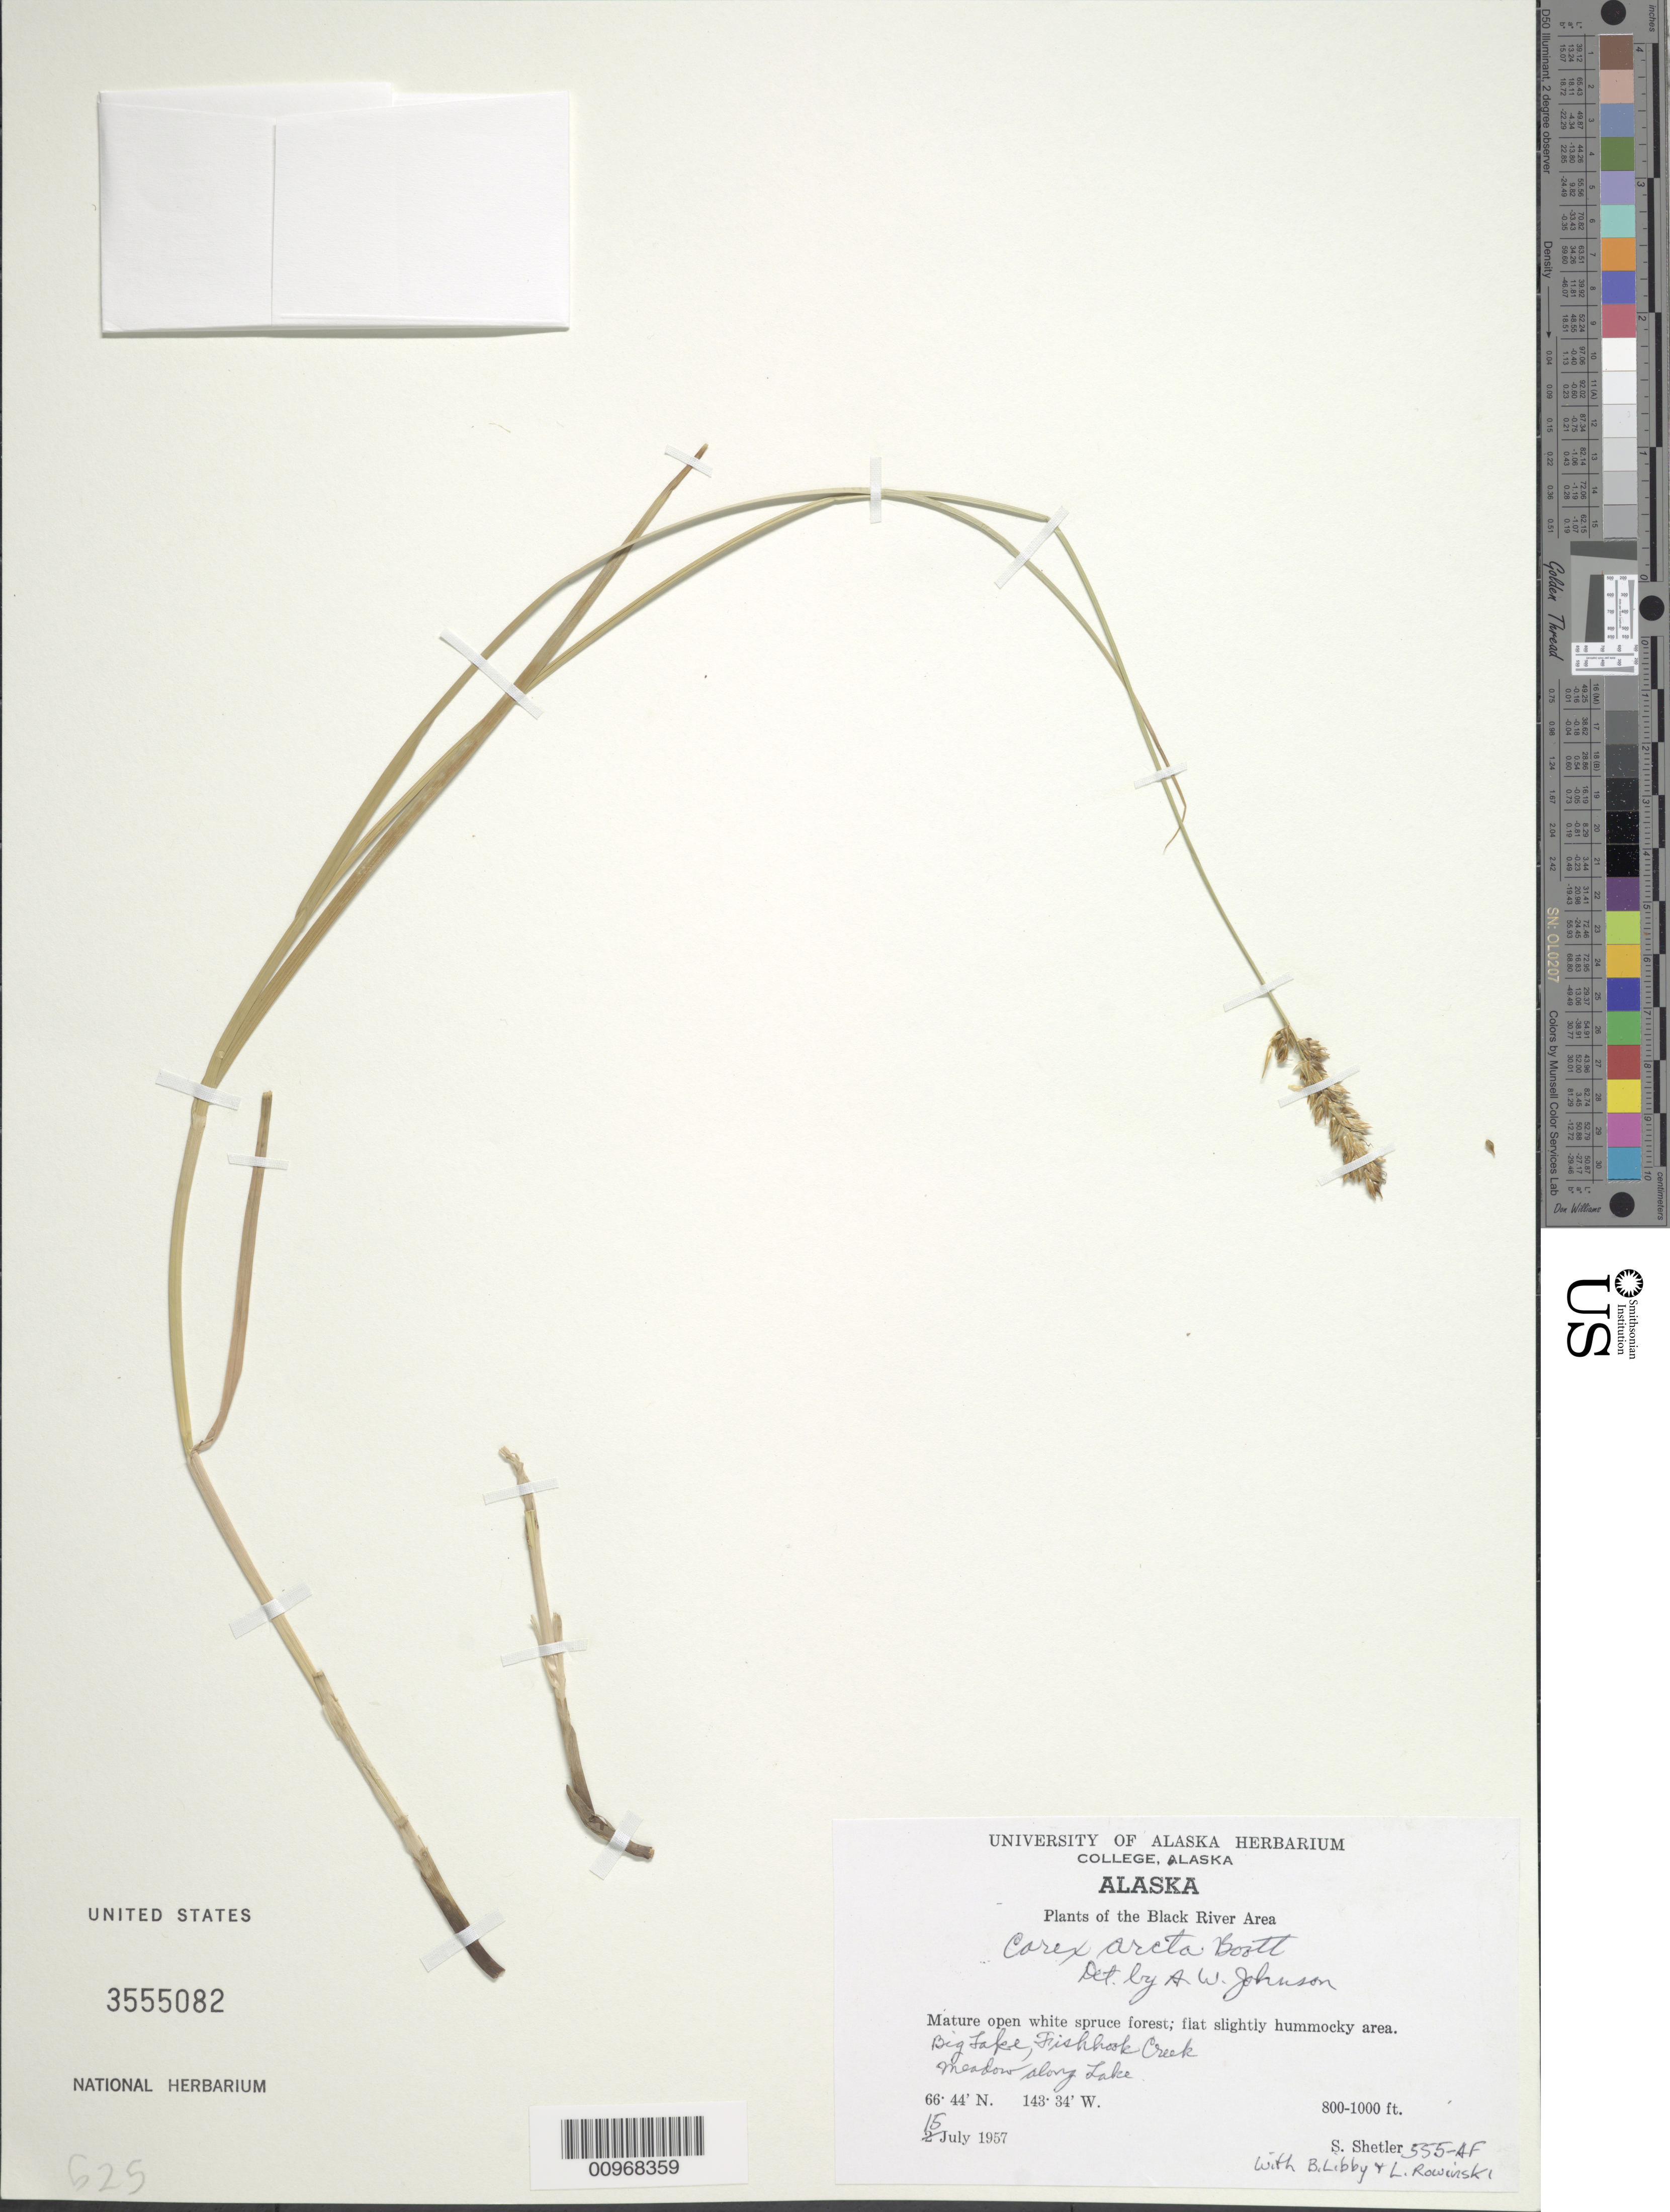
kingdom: Plantae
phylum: Tracheophyta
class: Liliopsida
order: Poales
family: Cyperaceae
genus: Carex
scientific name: Carex arcta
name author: Boott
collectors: S. Shetler, B. Libby & L. Rowinski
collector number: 555-AF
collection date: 1957-07-15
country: United States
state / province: Alaska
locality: Black River Area. Big Lake, Fishhook Creek. Meadow along Lake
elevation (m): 244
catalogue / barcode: US 3555082